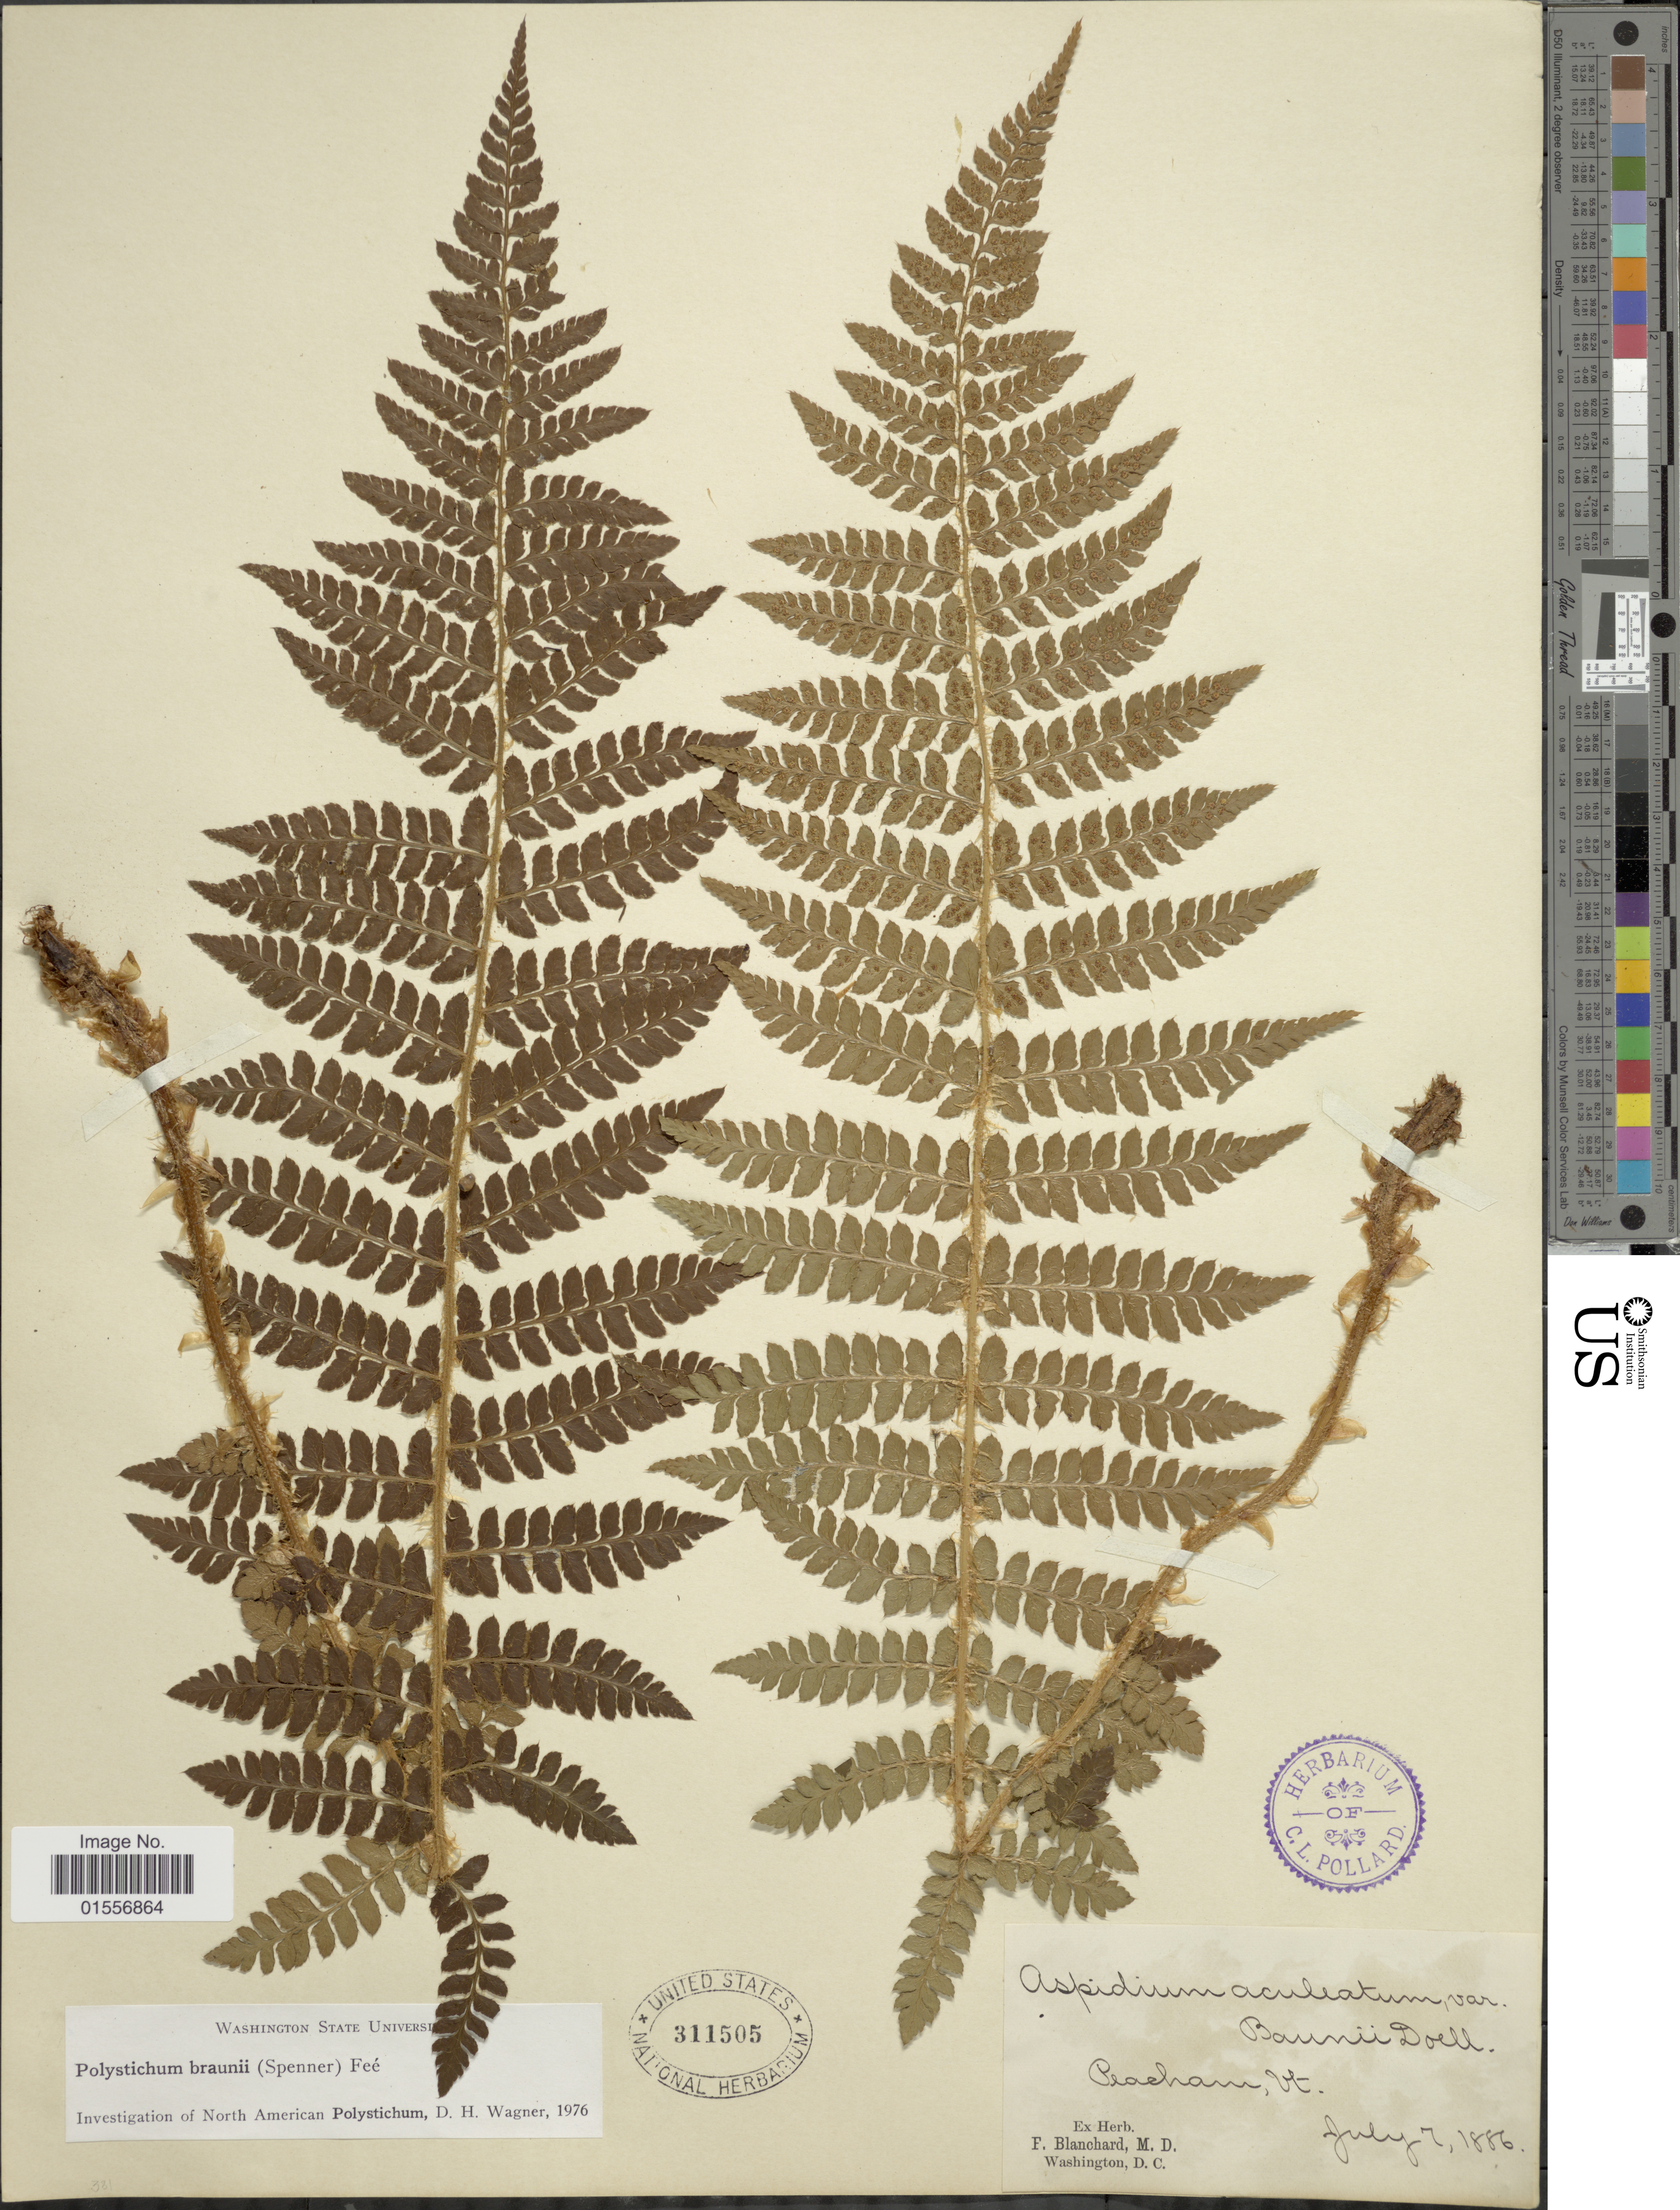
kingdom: Plantae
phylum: Tracheophyta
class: Polypodiopsida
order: Polypodiales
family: Dryopteridaceae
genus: Polystichum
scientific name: Polystichum braunii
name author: (Spenn.) Fée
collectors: ex herb. F. Blanchard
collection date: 1886-07-07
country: United States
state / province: Vermont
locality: Peacham.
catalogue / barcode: US 311505